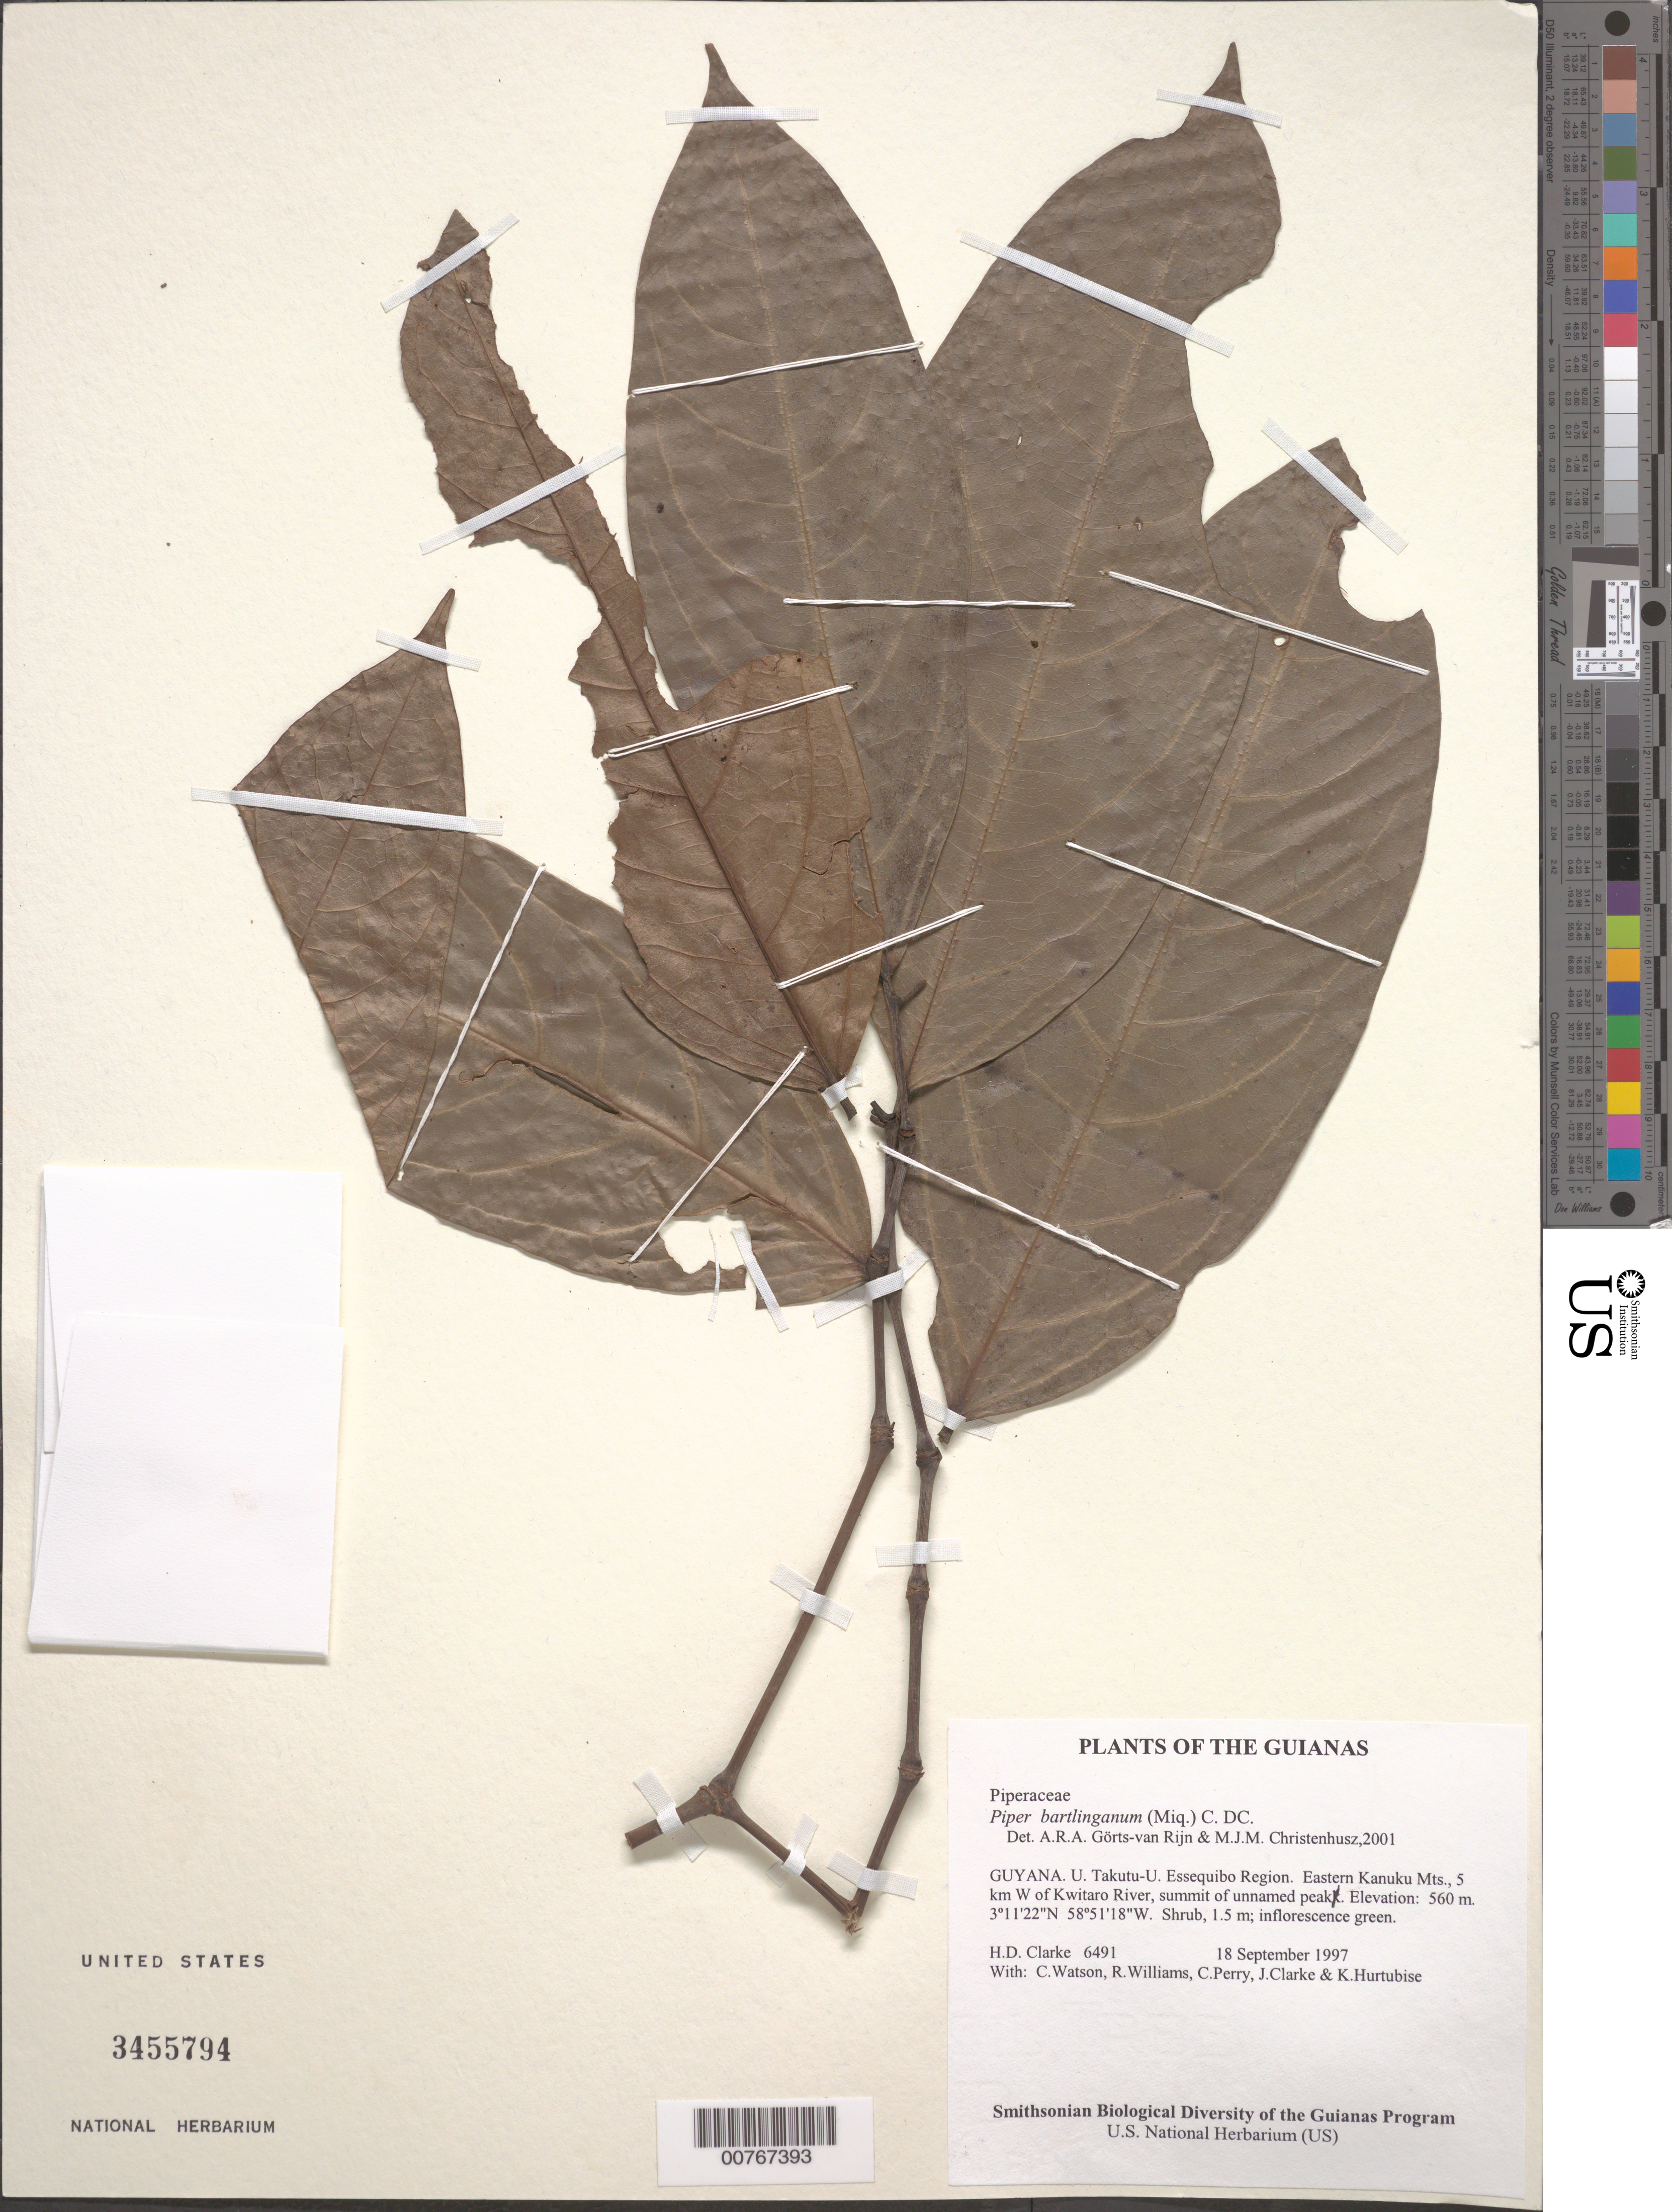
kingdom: Plantae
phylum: Tracheophyta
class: Magnoliopsida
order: Piperales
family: Piperaceae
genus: Piper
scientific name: Piper bartlingianum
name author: (Miq.) C. DC.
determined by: Görts-van Rijn, A. R.; Christenhusz, M. J.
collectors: H. D. Clarke, C. Watson, R. Williams, C. Perry, J. Clarke & K. Hurtubise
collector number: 6491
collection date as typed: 18 September 1997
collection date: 1997-09-18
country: Guyana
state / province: U. Takutu-U. Essequibo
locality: Eastern Kanuku Mts., 5 km W of Kwitaro River, summit of unnamed peak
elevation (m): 560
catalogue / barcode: US 3455794